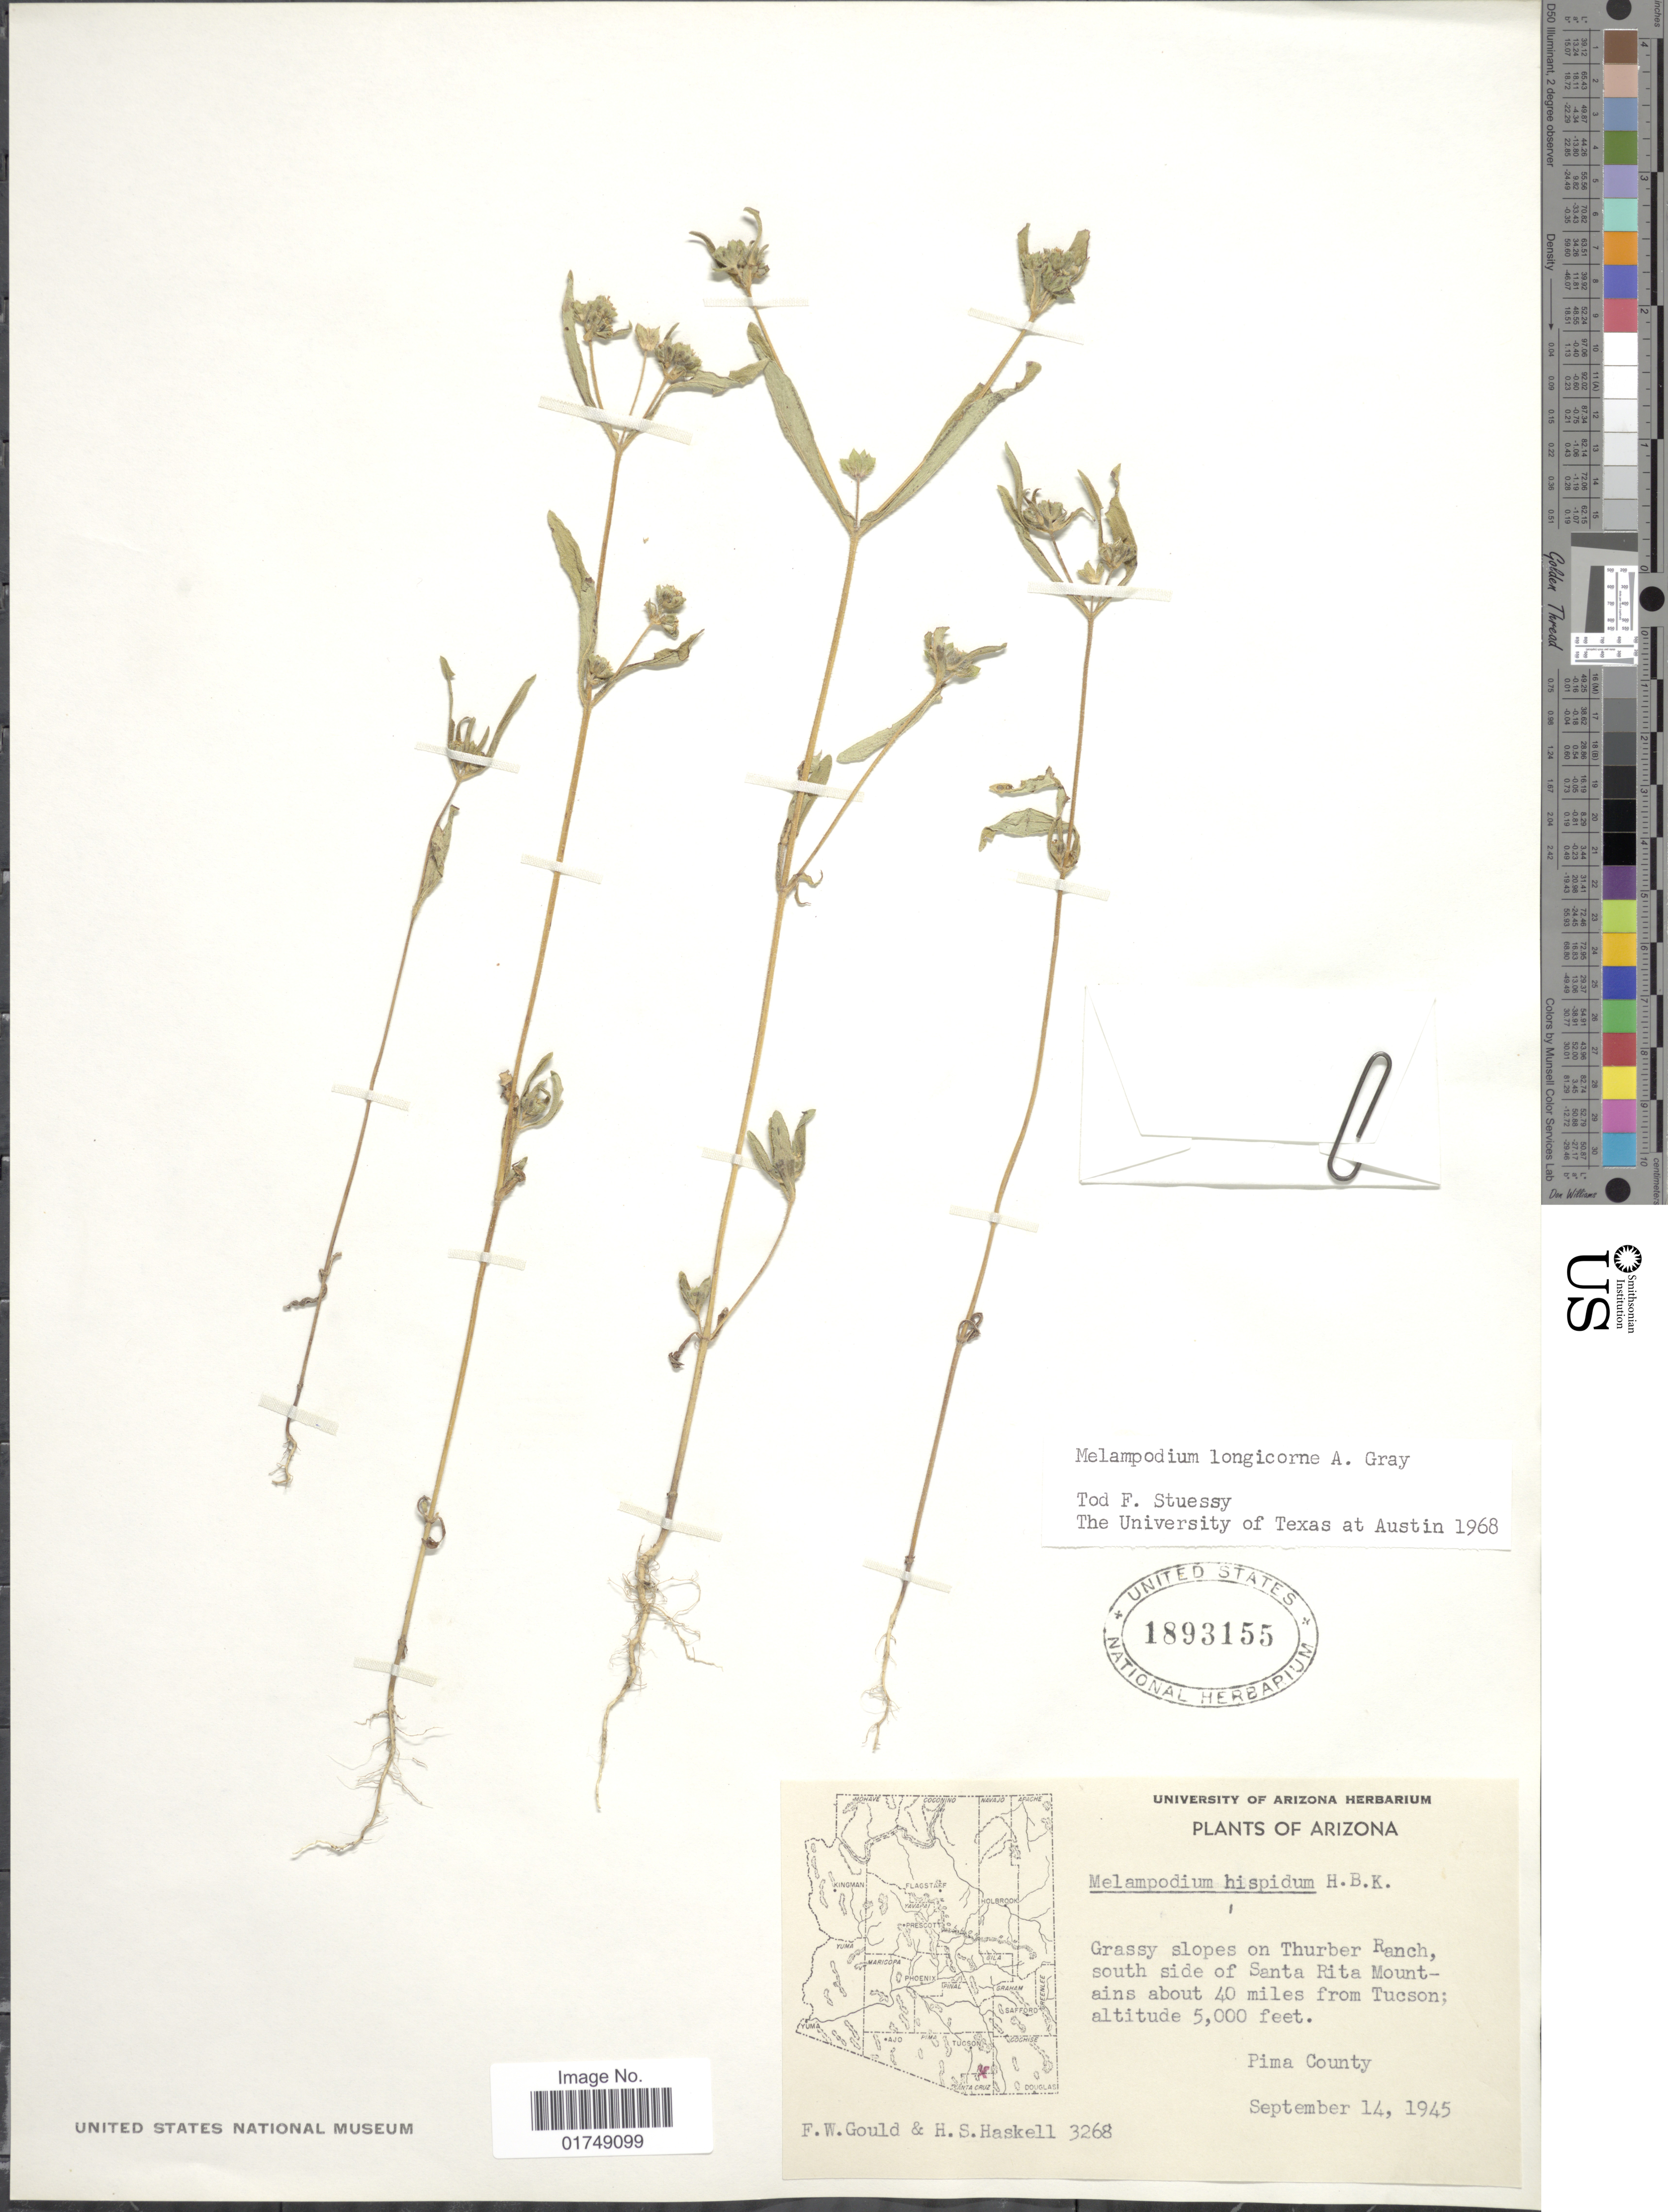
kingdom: Plantae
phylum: Tracheophyta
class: Magnoliopsida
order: Asterales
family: Asteraceae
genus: Melampodium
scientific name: Melampodium longicorne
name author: A. Gray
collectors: F. W. Gould & H. Haskell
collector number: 3268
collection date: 1945-09-14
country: United States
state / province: Arizona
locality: Thurber Ranch, south side of Santa Rita Mountains about 40 miles from Tucson, Pima County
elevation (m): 1524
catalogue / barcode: US 1893155